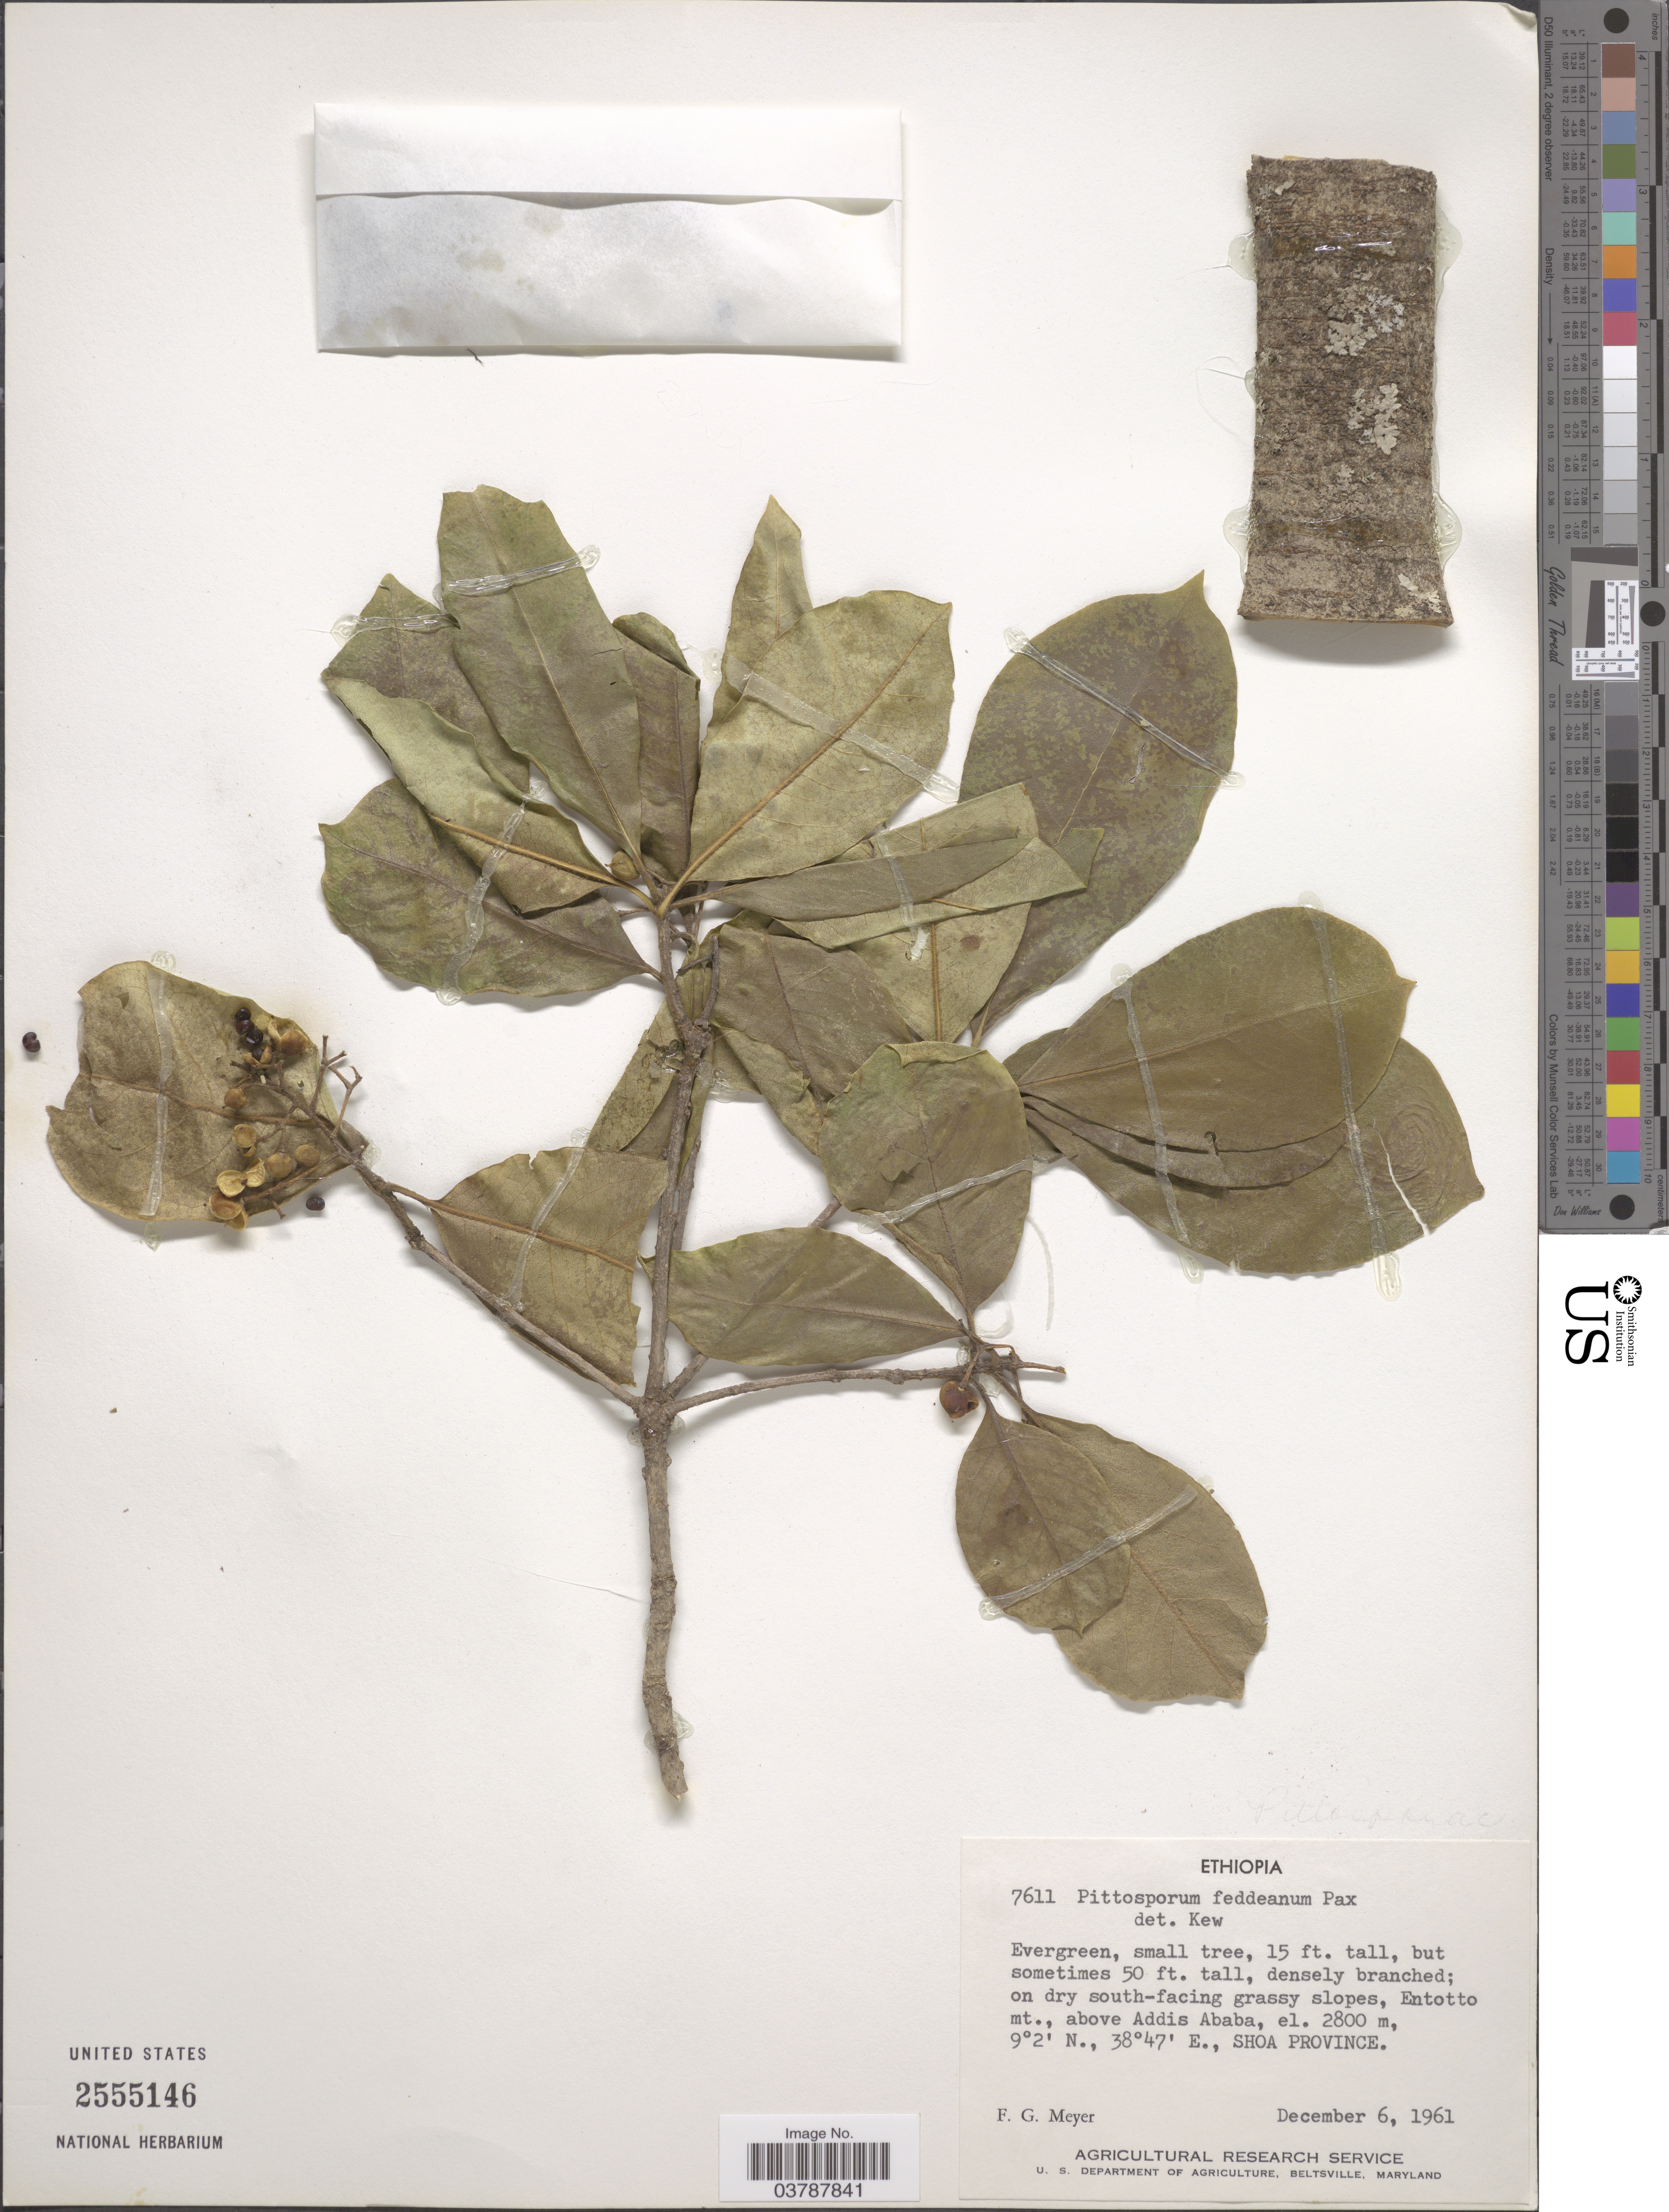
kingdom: Plantae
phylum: Tracheophyta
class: Magnoliopsida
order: Apiales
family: Pittosporaceae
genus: Pittosporum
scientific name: Pittosporum feddeanum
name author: Pax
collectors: F. G. Meyer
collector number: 7611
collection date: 1961-12-06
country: Ethiopia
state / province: Addis Ababa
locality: Entotto mt., above Addis Ababa. Shoa Province.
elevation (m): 2800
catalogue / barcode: US 2555146